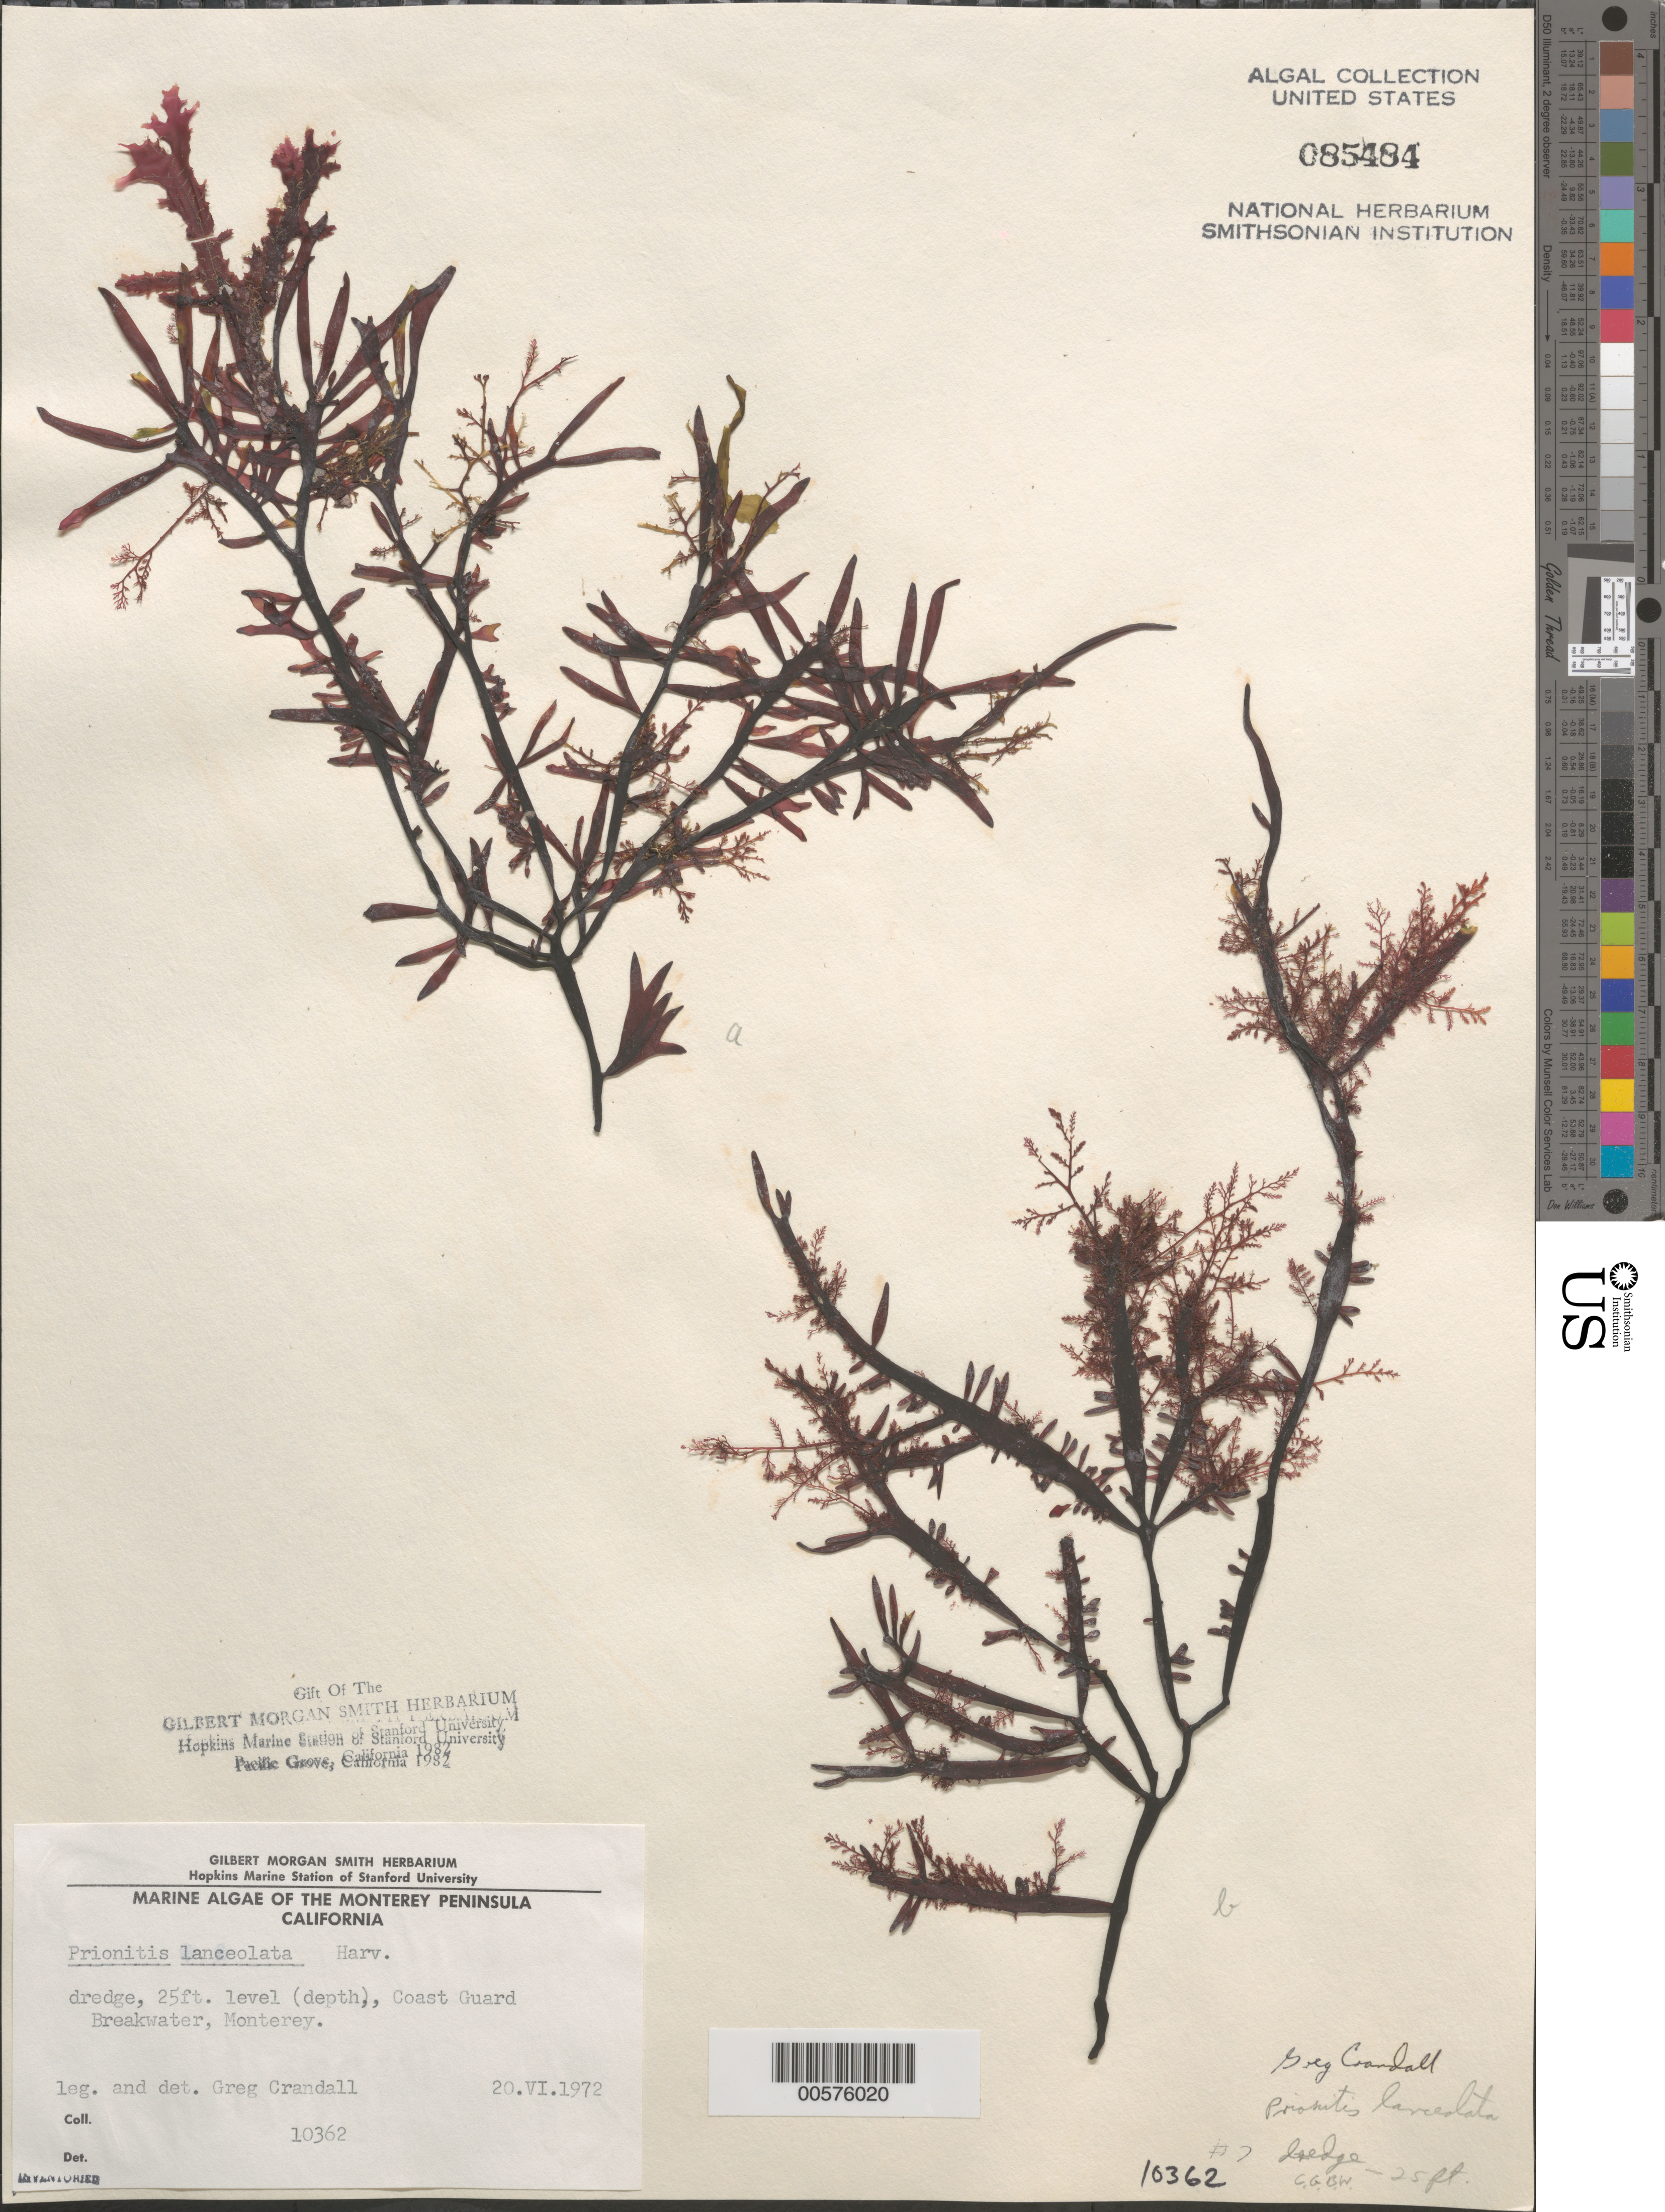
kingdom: Plantae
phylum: Rhodophyta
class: Florideophyceae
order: Cryptonemiales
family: Cryptonemiaceae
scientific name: Prionitis lanceolata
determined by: Crandall, G.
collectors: G. Crandall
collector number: IAA 10362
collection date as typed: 20 Jun 1972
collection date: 1972-06-20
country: United States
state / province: California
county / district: Monterey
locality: Monterey, Coast Guard breakwater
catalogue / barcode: US 85484